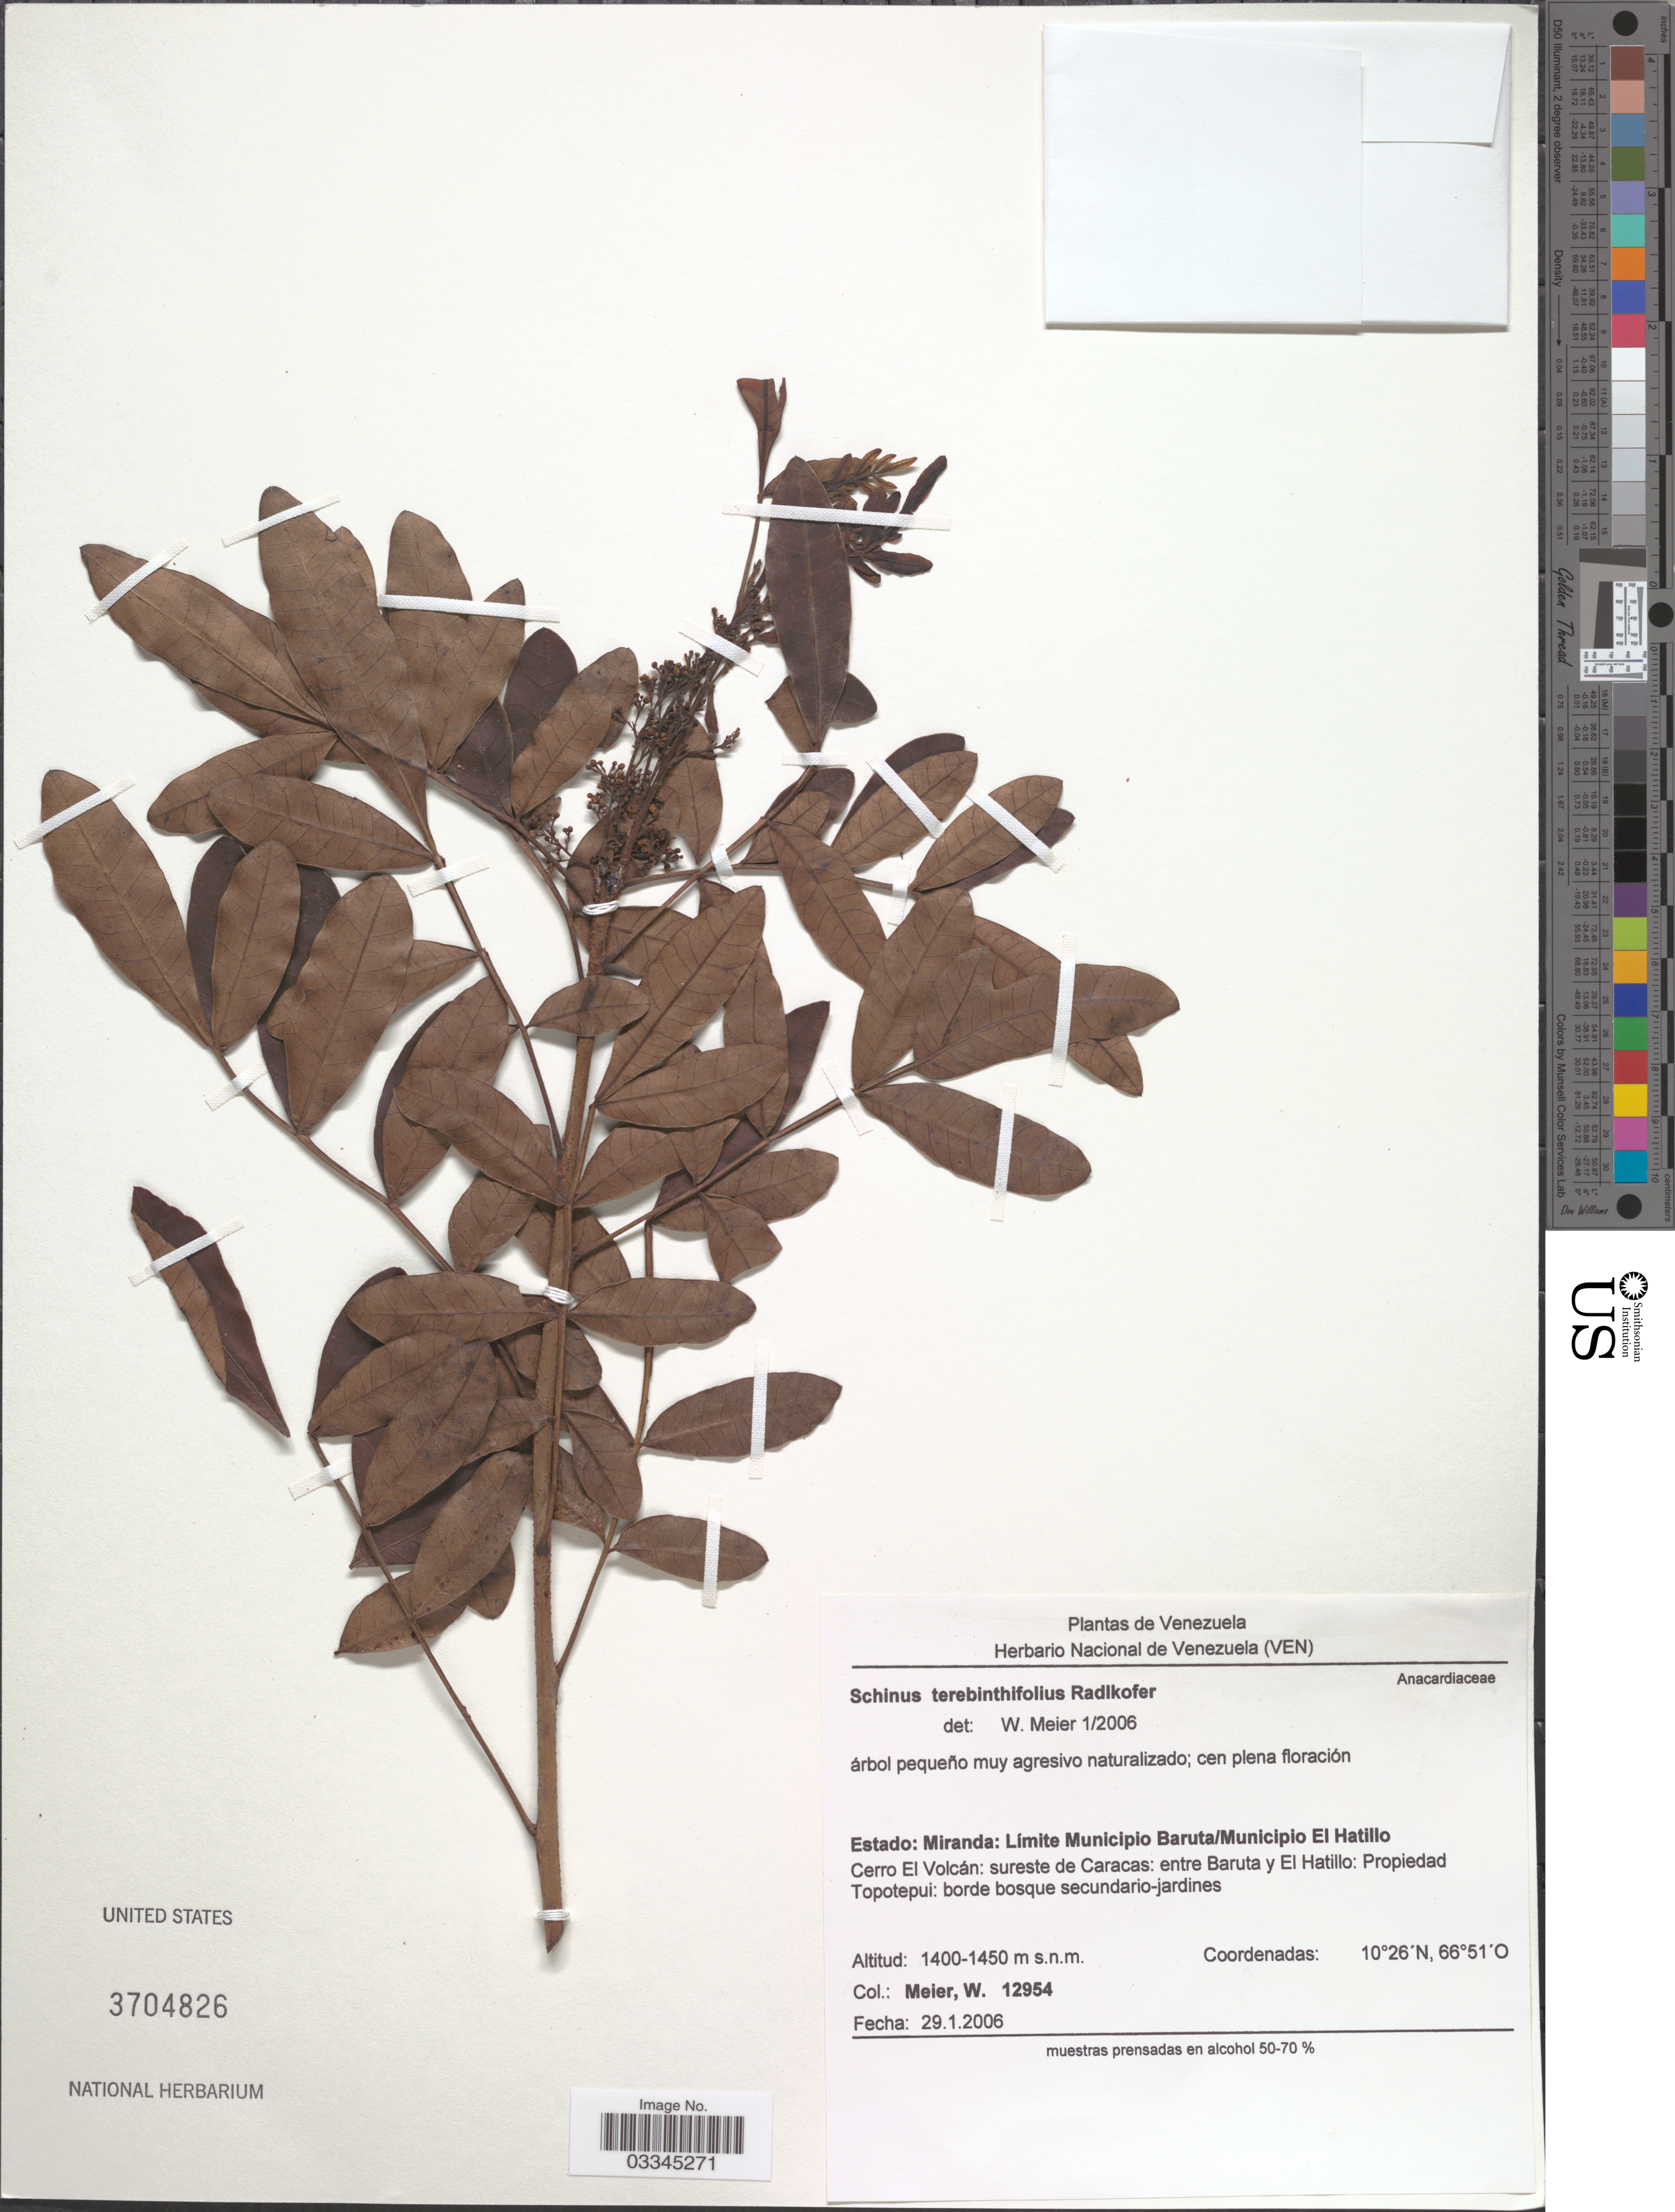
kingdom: Plantae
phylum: Tracheophyta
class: Magnoliopsida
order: Sapindales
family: Anacardiaceae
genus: Schinus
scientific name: Schinus terebinthifolia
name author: Raddi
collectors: W. Meier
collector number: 12954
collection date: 2006-01-29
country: Venezuela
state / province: Miranda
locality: Límite Municipio Baruta/Municipio El Hatillo. Cerro El Volcán: sureste de Caracas: entre Baruta y El Hatillo: Propiedad Topotepui.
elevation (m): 1400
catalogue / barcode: US 3704826